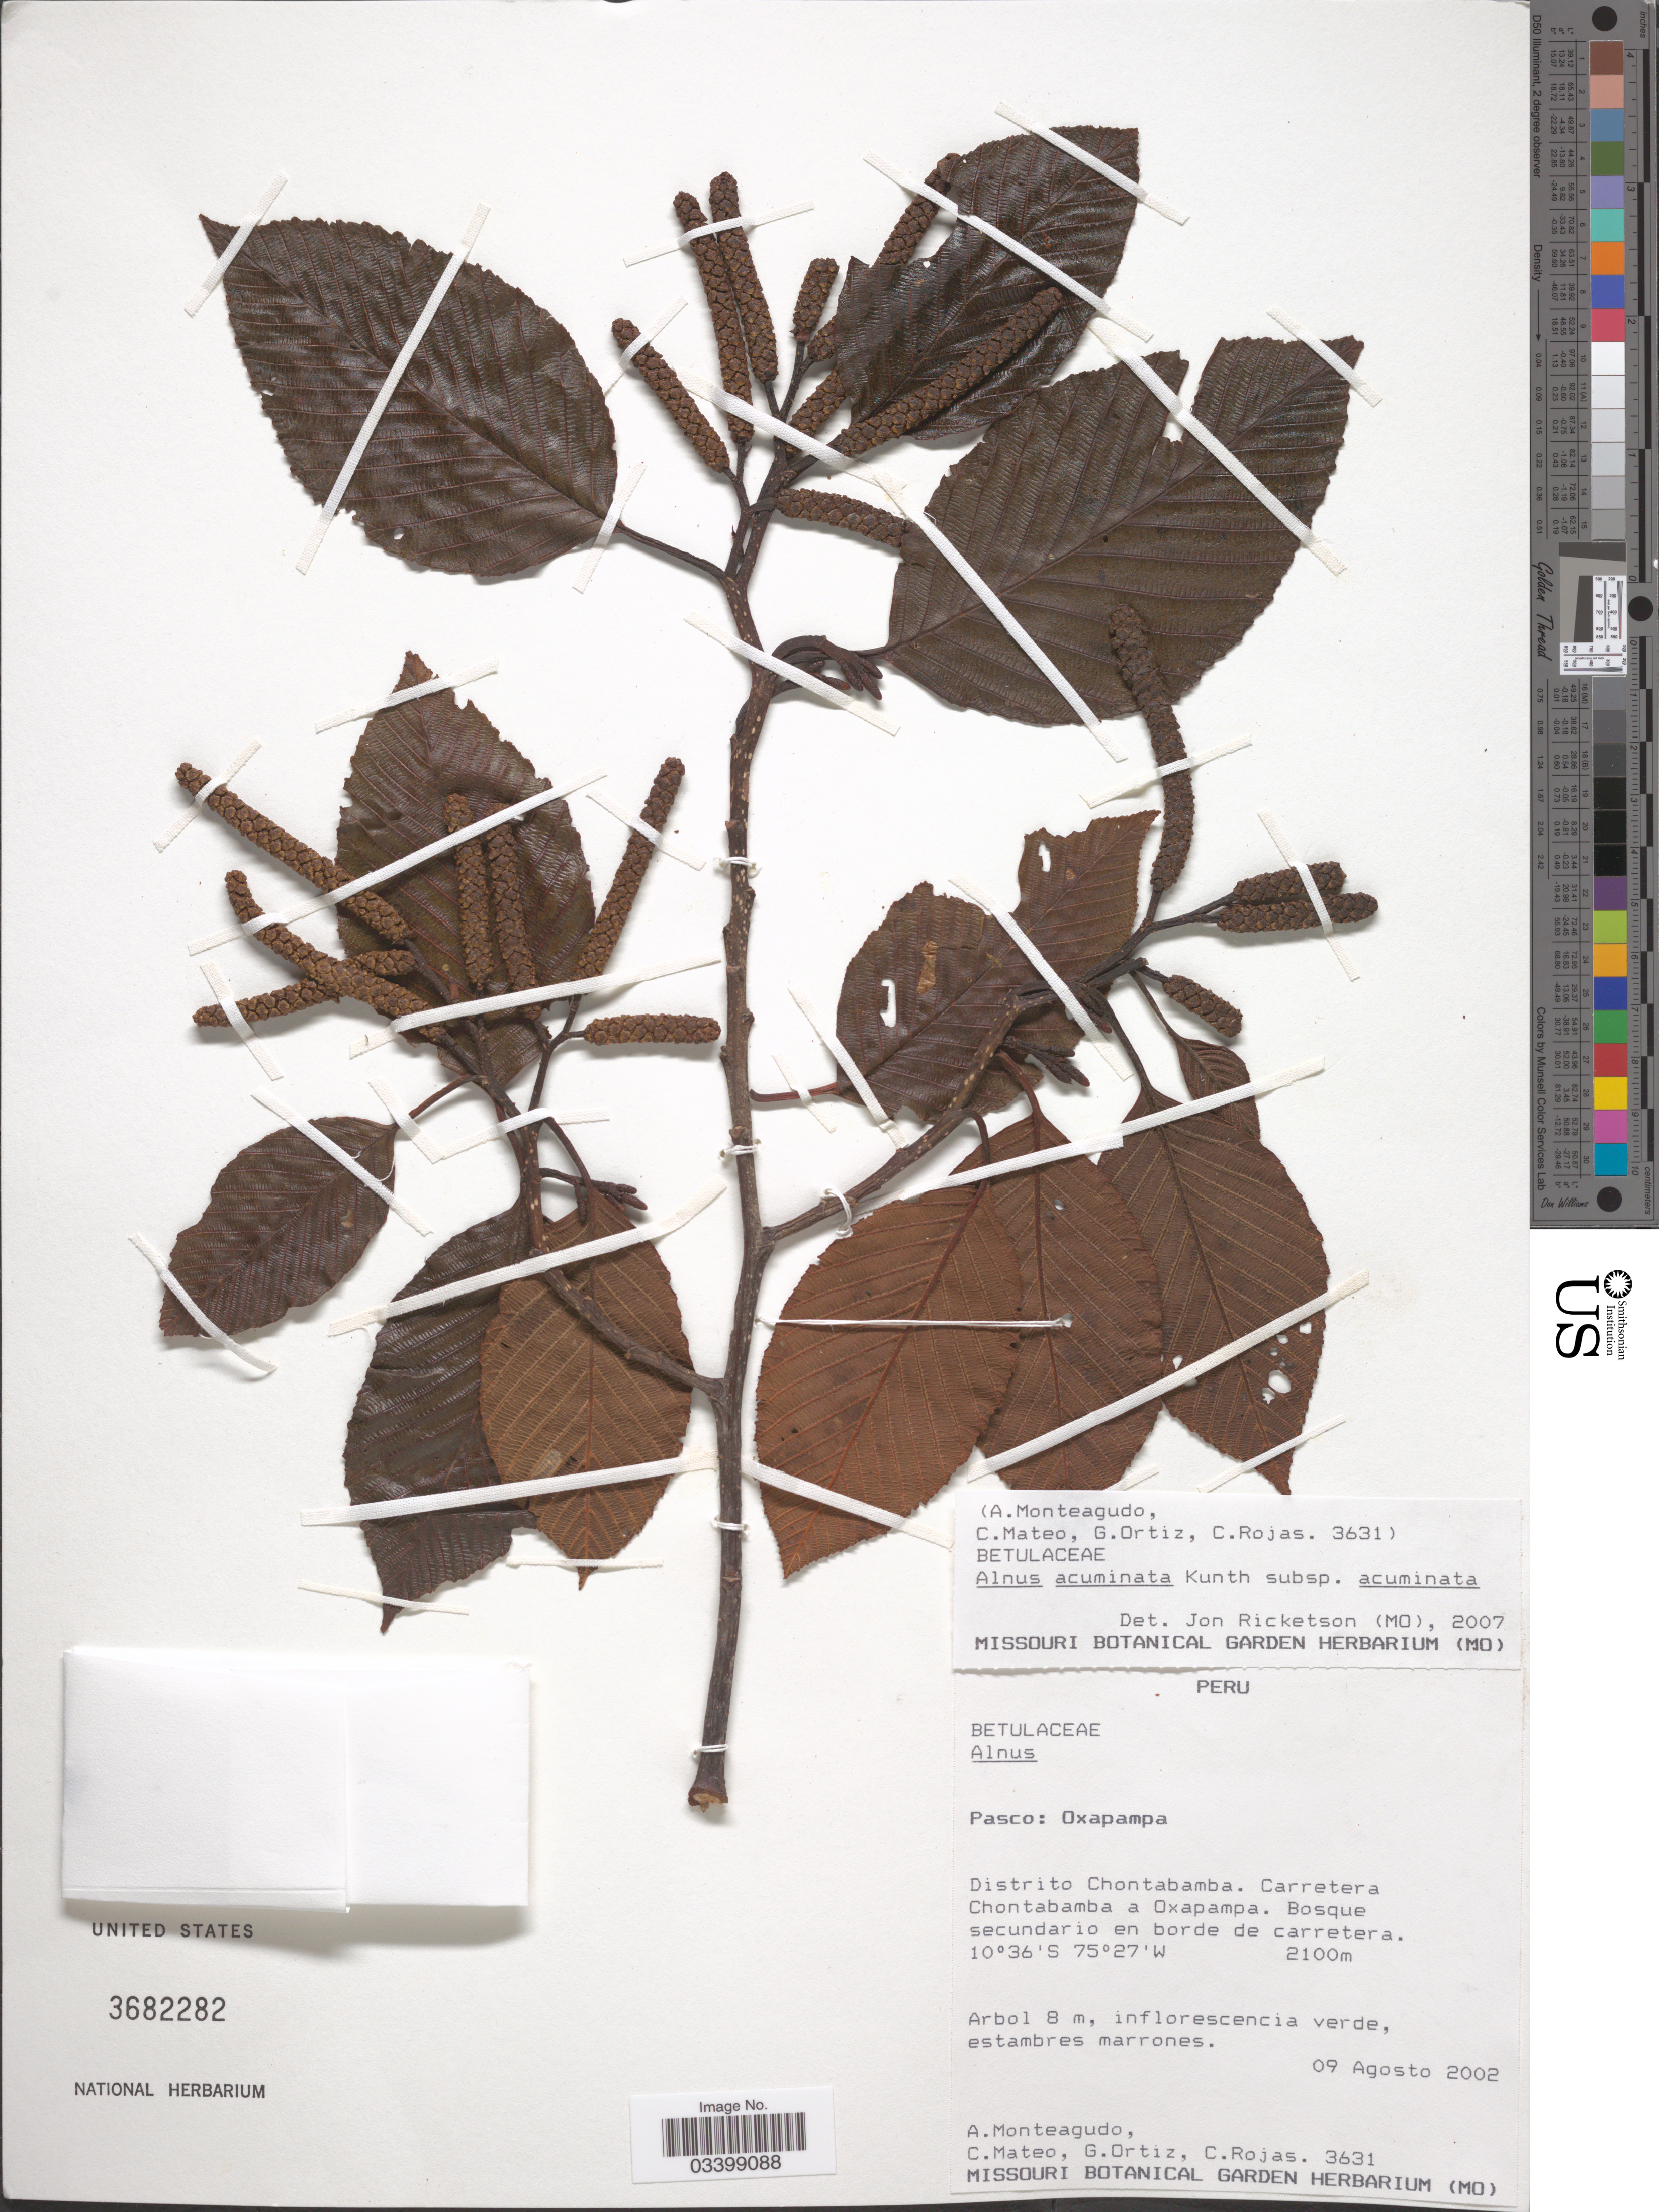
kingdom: Plantae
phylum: Tracheophyta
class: Magnoliopsida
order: Fagales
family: Betulaceae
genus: Alnus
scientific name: Alnus acuminata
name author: Kunth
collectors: A. Monteagudo, C. Mateo, G. Ortiz & C. Rojas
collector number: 3631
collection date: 2002-08-09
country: Peru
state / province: Pasco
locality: Oxapampa. Distrito Chontabamba. Carretera Chontabamba a Oxapampa.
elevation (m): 2100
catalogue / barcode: US 3682282